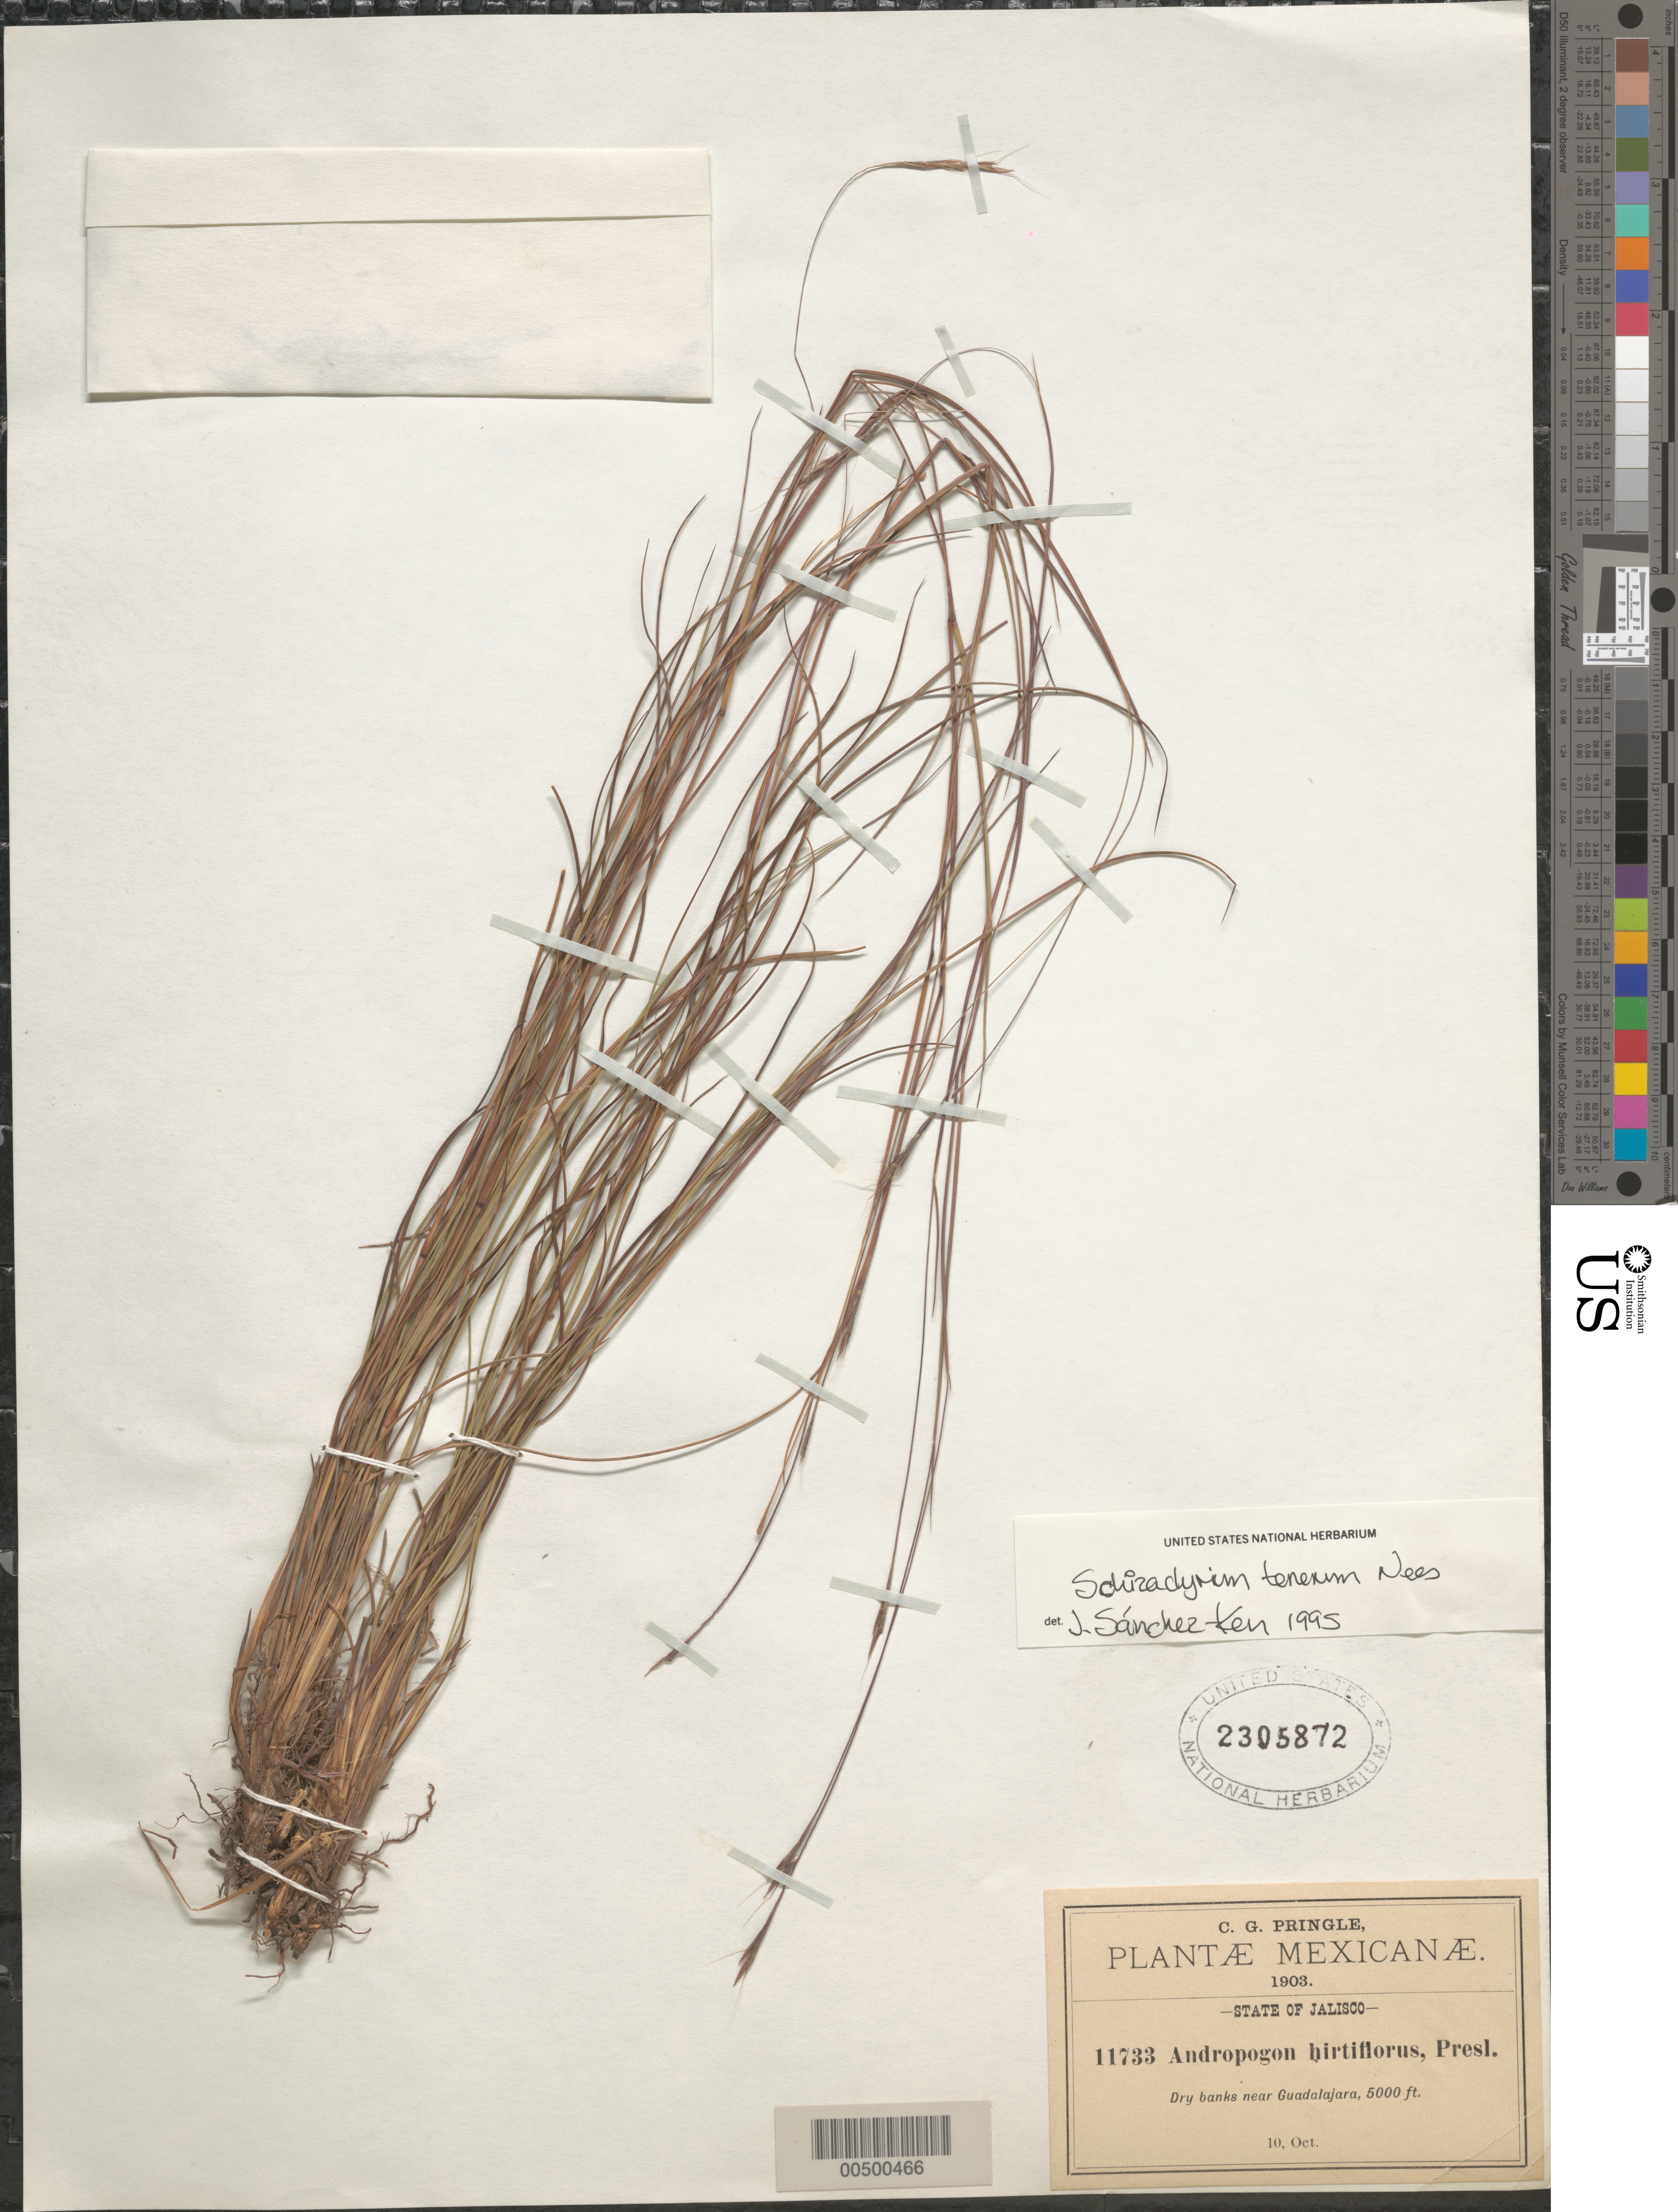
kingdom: Plantae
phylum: Tracheophyta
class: Liliopsida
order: Poales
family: Poaceae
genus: Schizachyrium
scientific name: Schizachyrium tenerum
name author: Nees in Mart.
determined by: Sánchez-Ken, J. G.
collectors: C. G. Pringle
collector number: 11733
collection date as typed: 10 Oct 1903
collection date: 1903-10-10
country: Mexico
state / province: Jalisco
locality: Near Guadalajara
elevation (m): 1524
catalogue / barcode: US 2305872